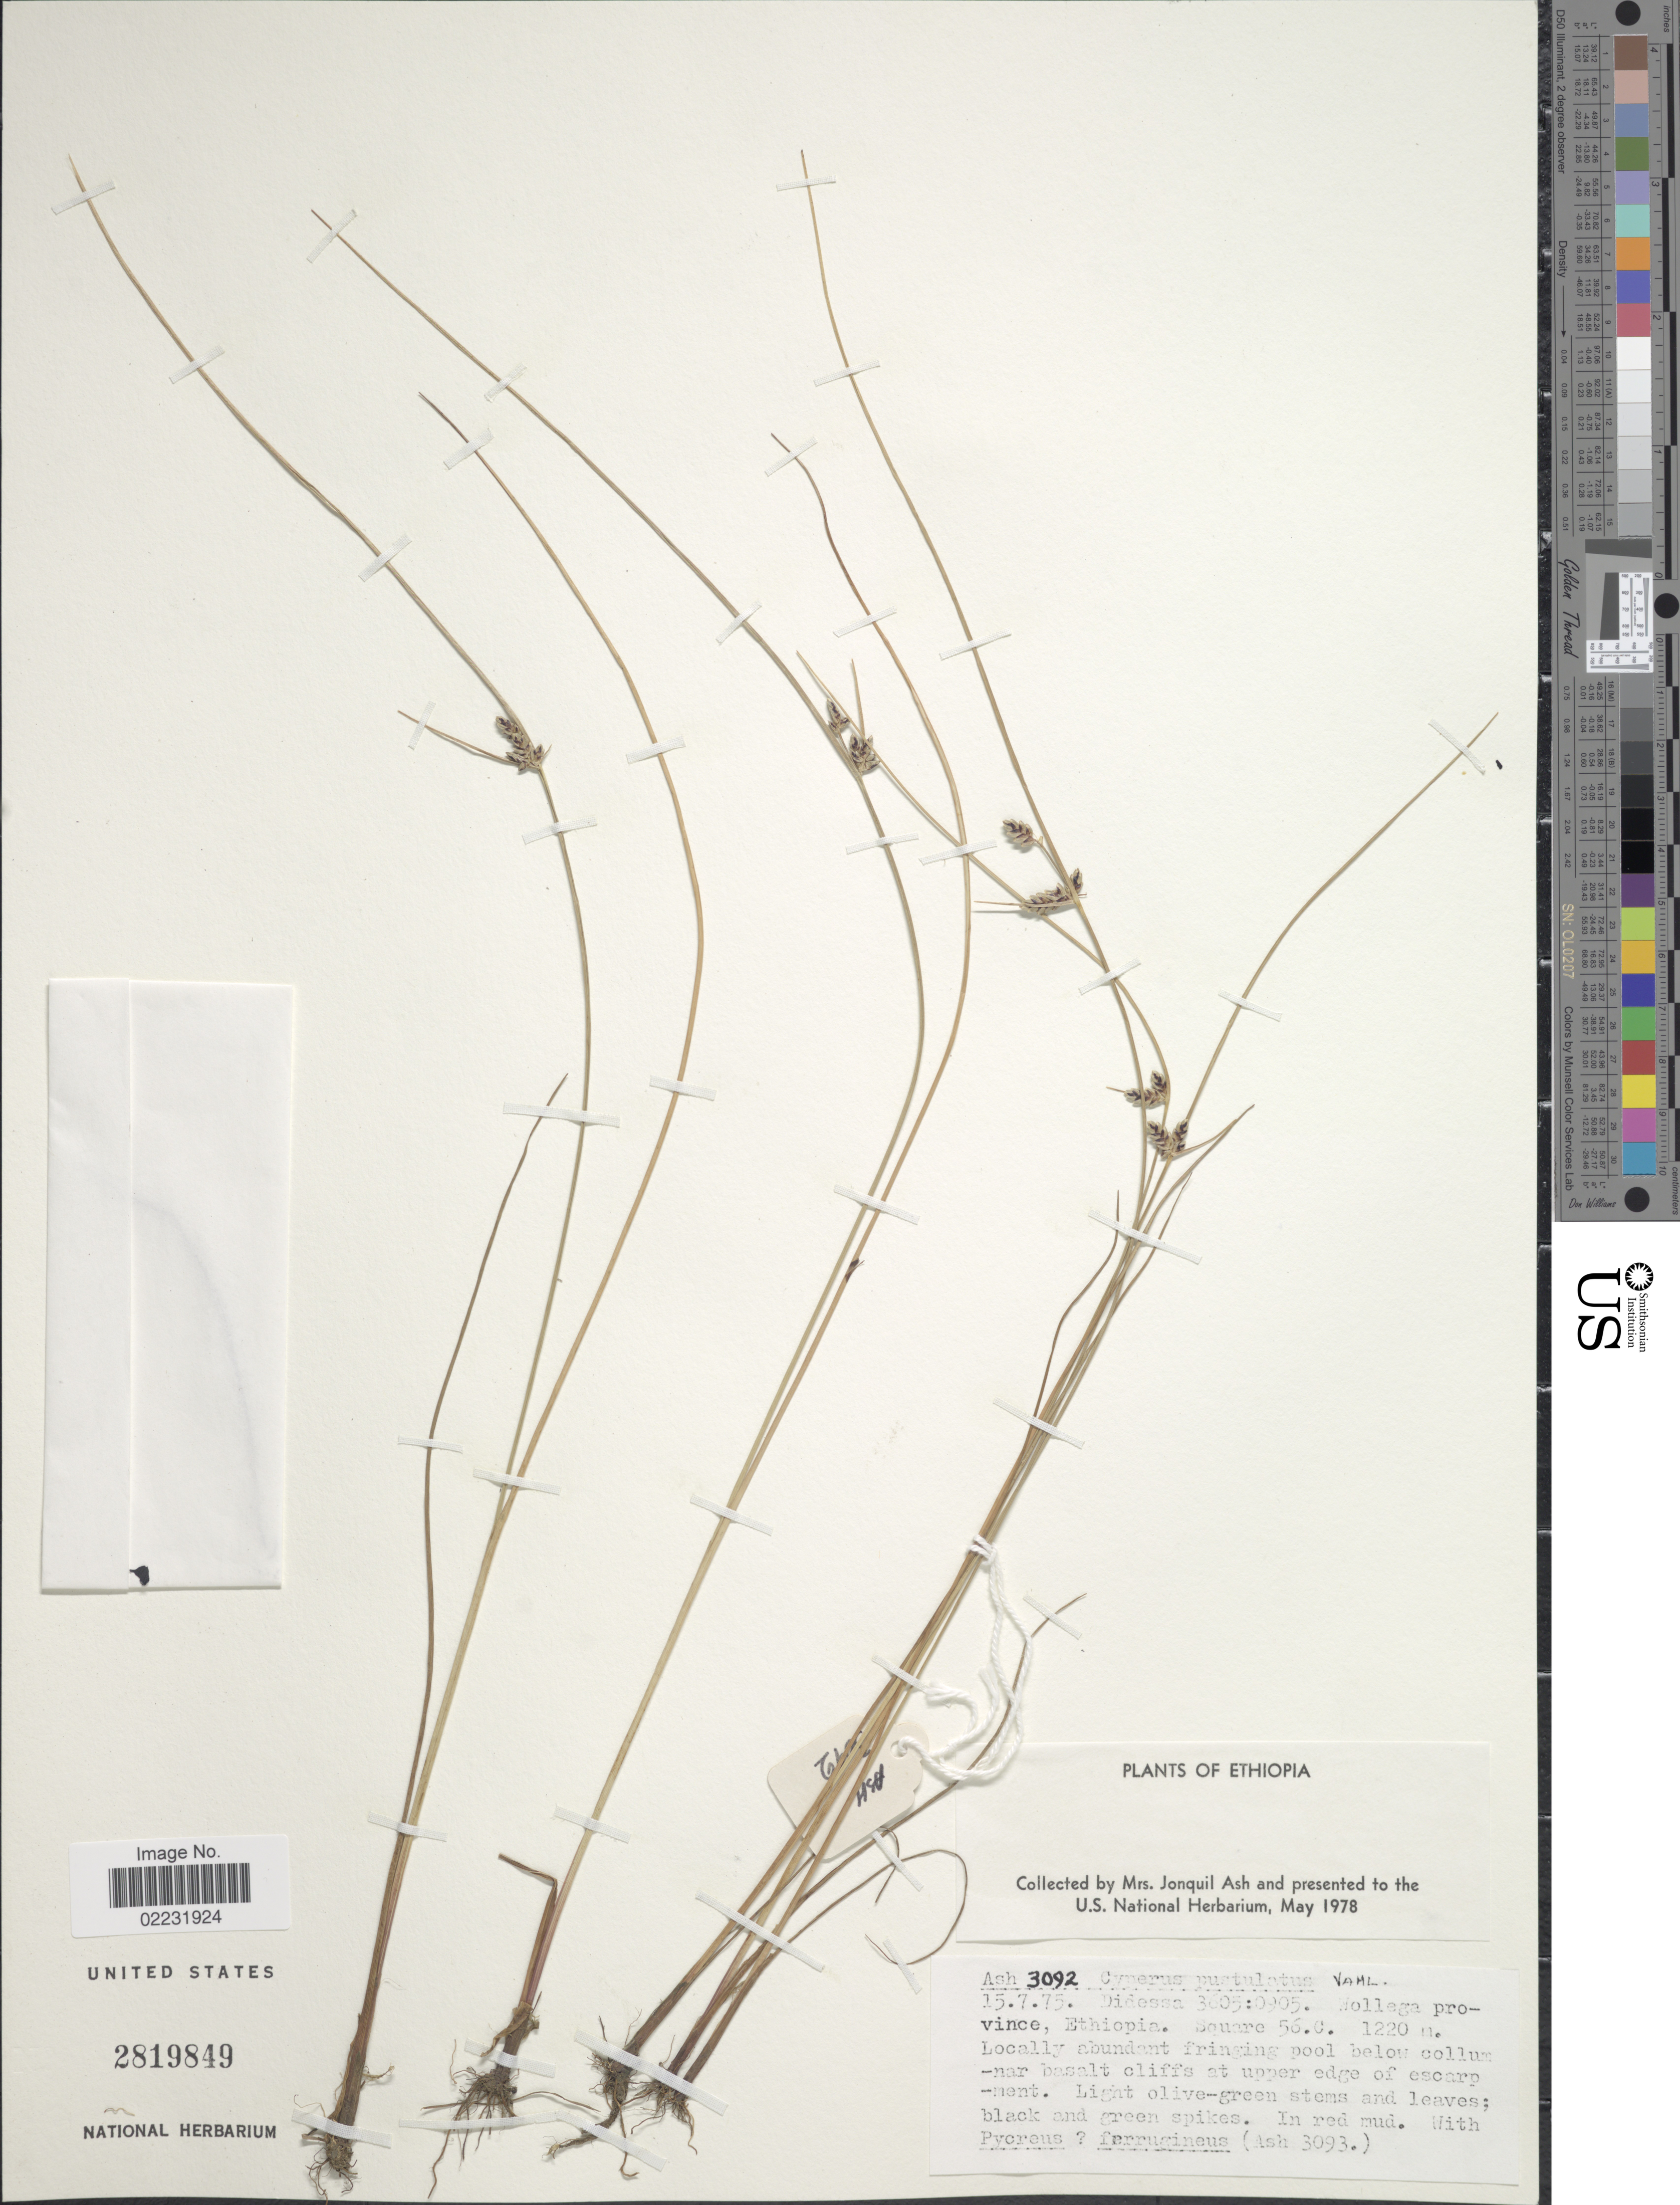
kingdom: Plantae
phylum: Tracheophyta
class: Liliopsida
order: Poales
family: Cyperaceae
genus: Cyperus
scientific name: Cyperus pustulatus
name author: Vahl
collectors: J. Ash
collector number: Ash 3092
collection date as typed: Transcribed d/m/y: 15/7/75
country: Ethiopia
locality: Didessa 3605:0905, Wollega province, Ethiopia . Square 56.c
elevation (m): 1220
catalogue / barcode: US 2819849